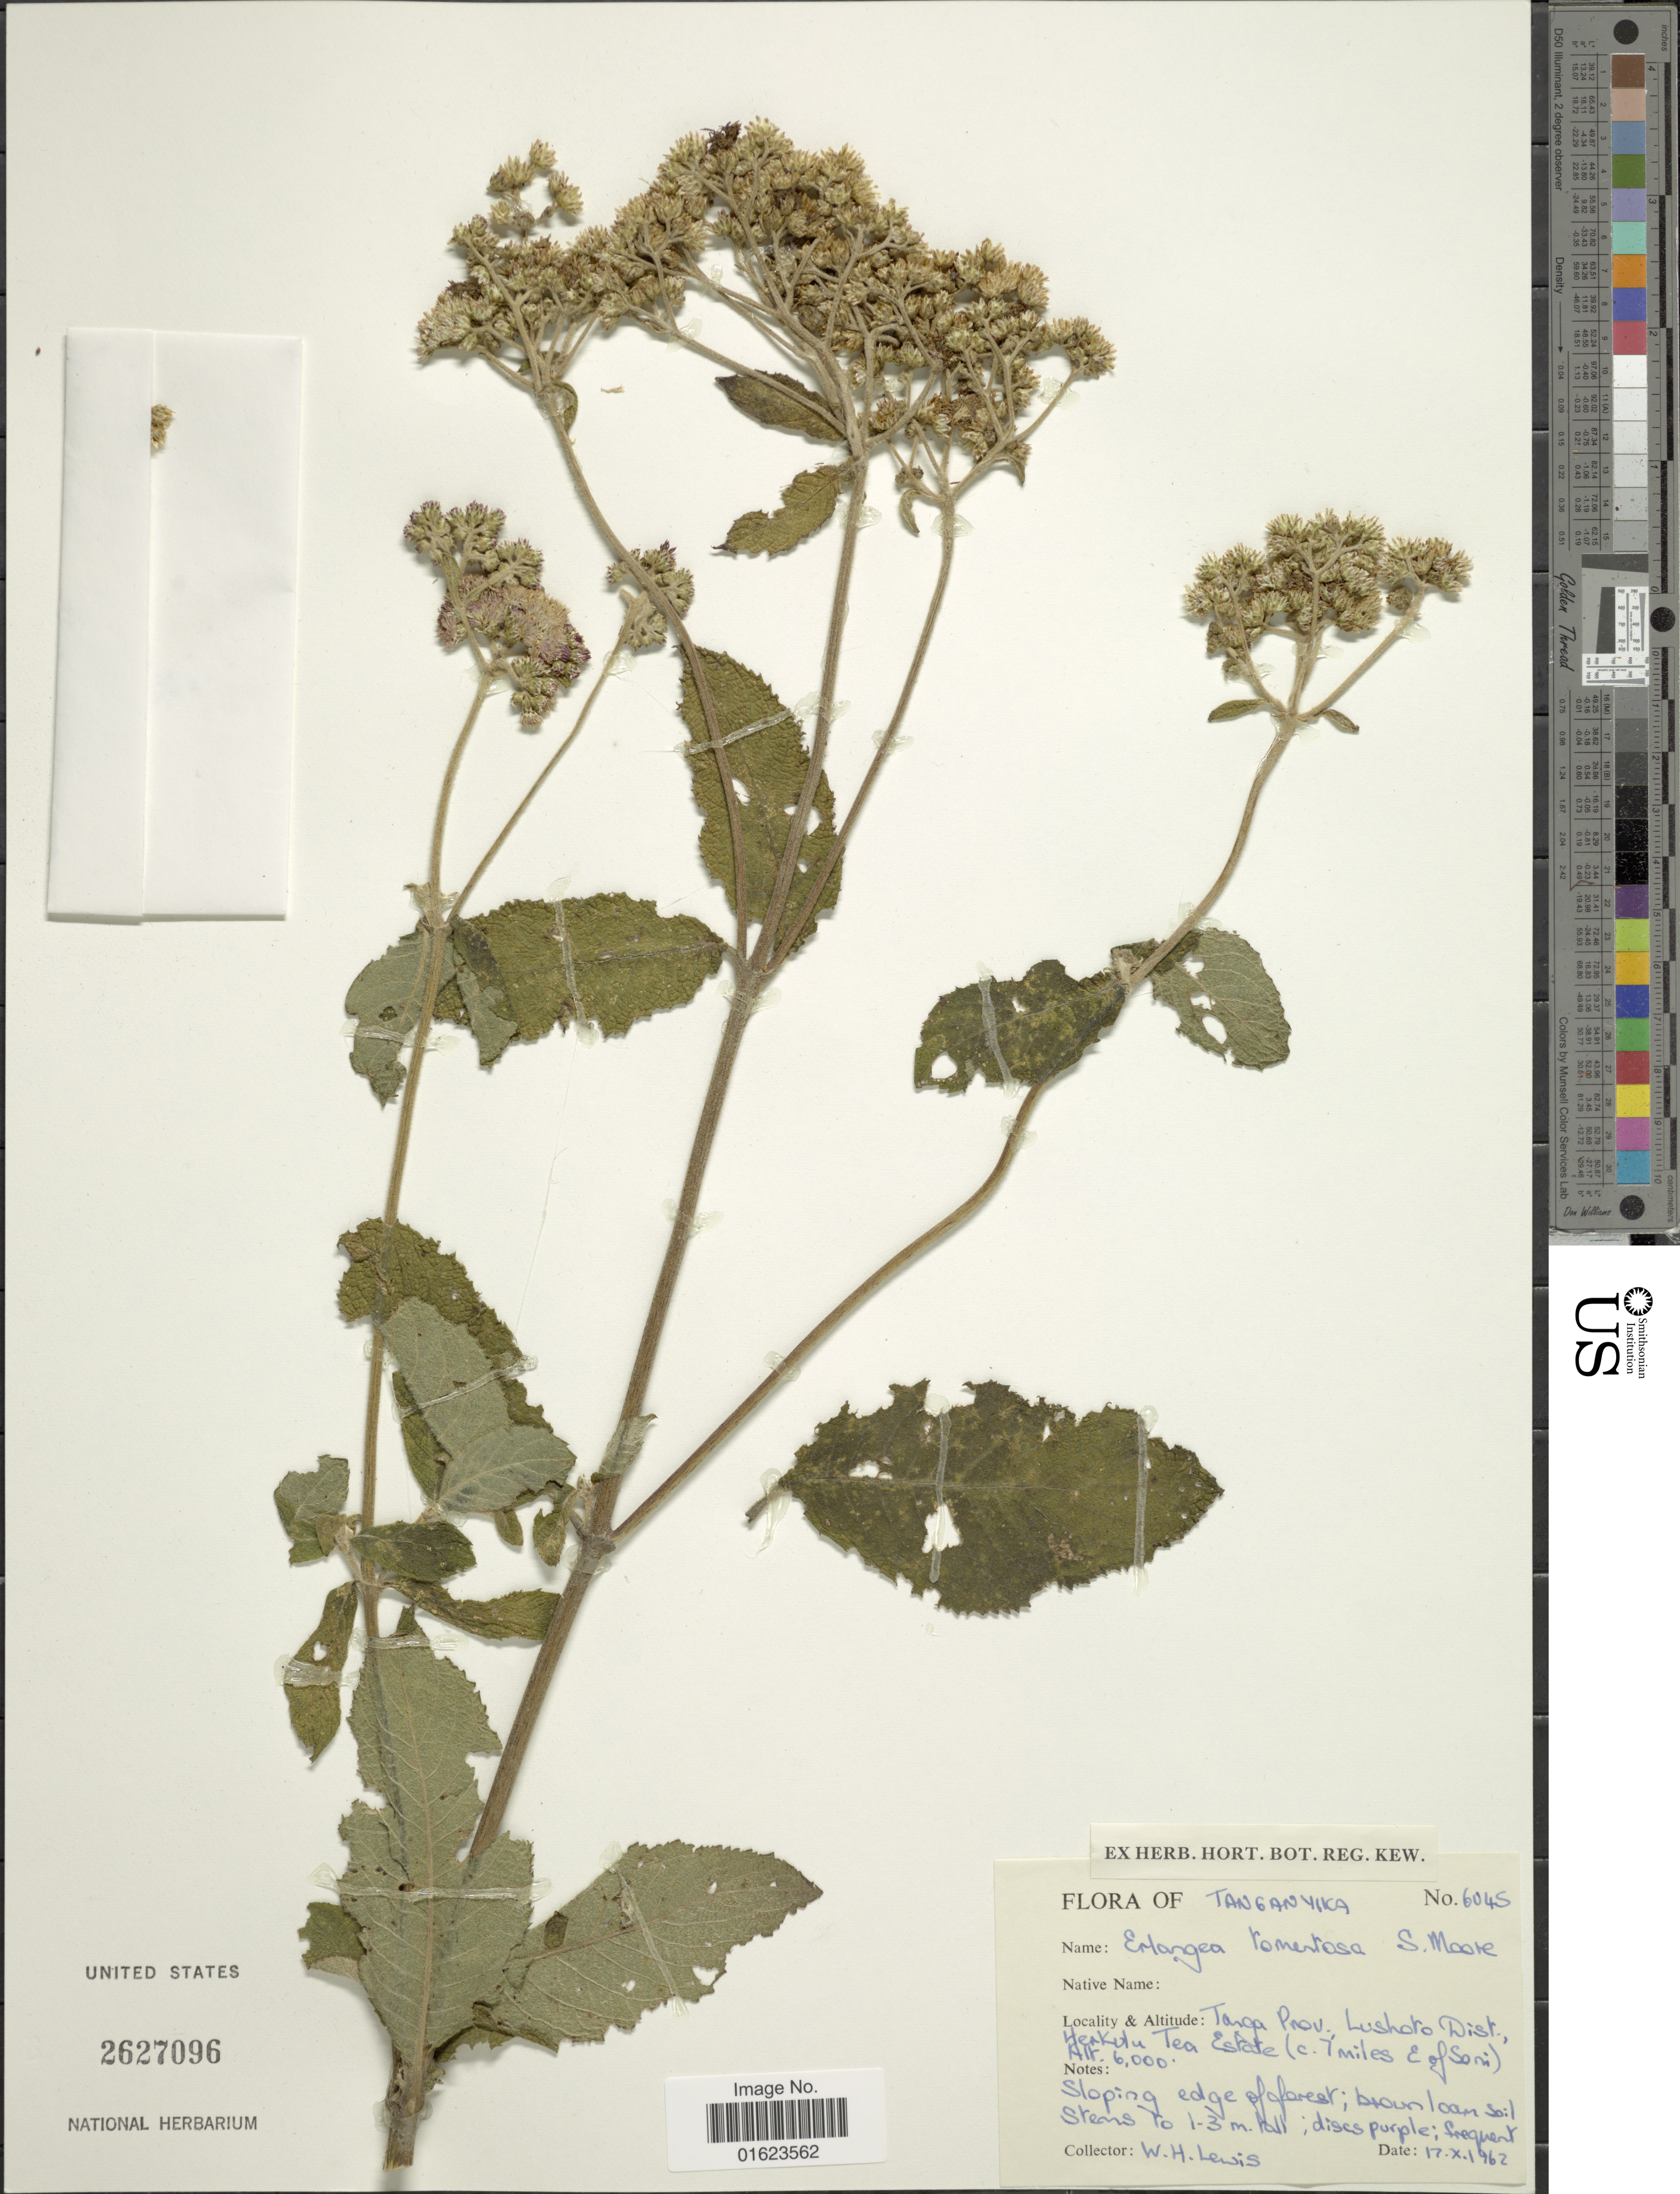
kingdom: Plantae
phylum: Tracheophyta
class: Magnoliopsida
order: Asterales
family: Asteraceae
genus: Bothriocline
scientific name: Bothriocline longipes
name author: (Oliv. & Hiern) N.E. Br.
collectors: W. H. Lewis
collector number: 6045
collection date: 1962-10-17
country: Tanzania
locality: Tanganyika. Tanga Prov. Lushoto Dist. Herkulu Tea Estate (c. 7 miles E of Soni).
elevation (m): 1829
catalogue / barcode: US 2627096